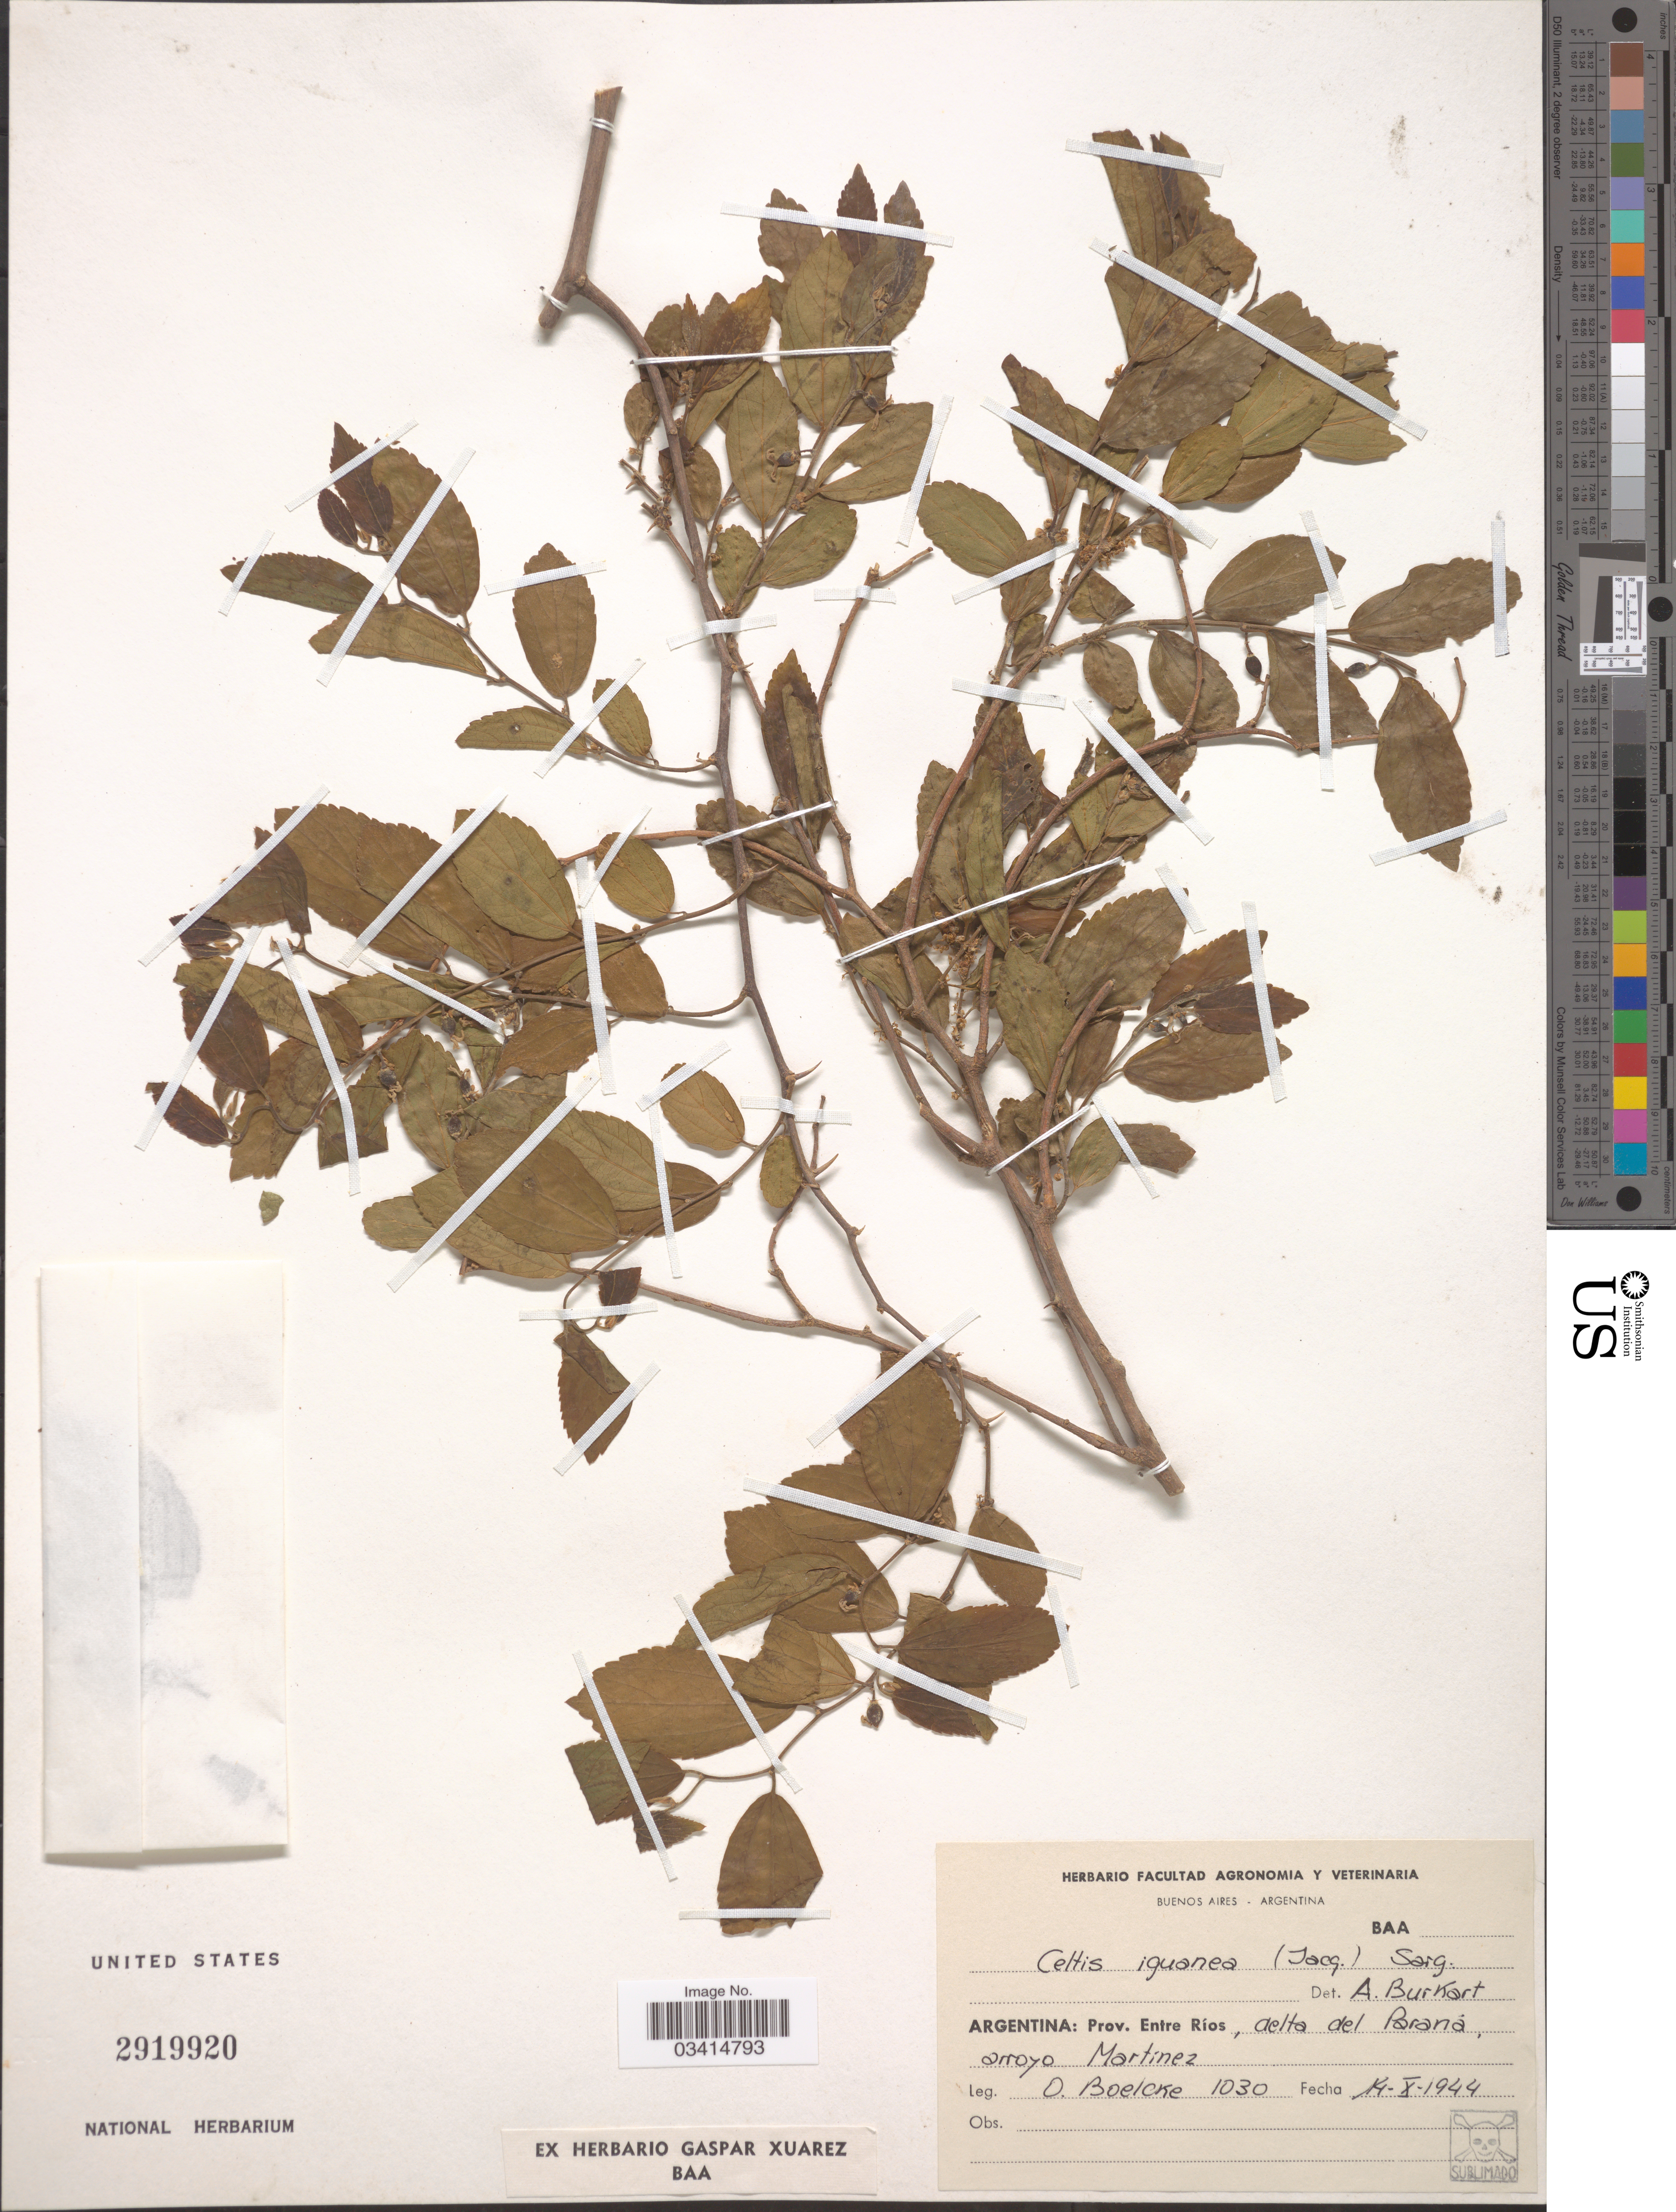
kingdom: Plantae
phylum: Tracheophyta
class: Magnoliopsida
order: Rosales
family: Cannabaceae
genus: Celtis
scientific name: Celtis iguanaea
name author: (Jacq.) Sarg.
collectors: O. Boelcke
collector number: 1030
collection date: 1944-10-14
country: Argentina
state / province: Entre Rios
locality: Delta del Paraná, arroyo Martinez.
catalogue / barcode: US 2919920